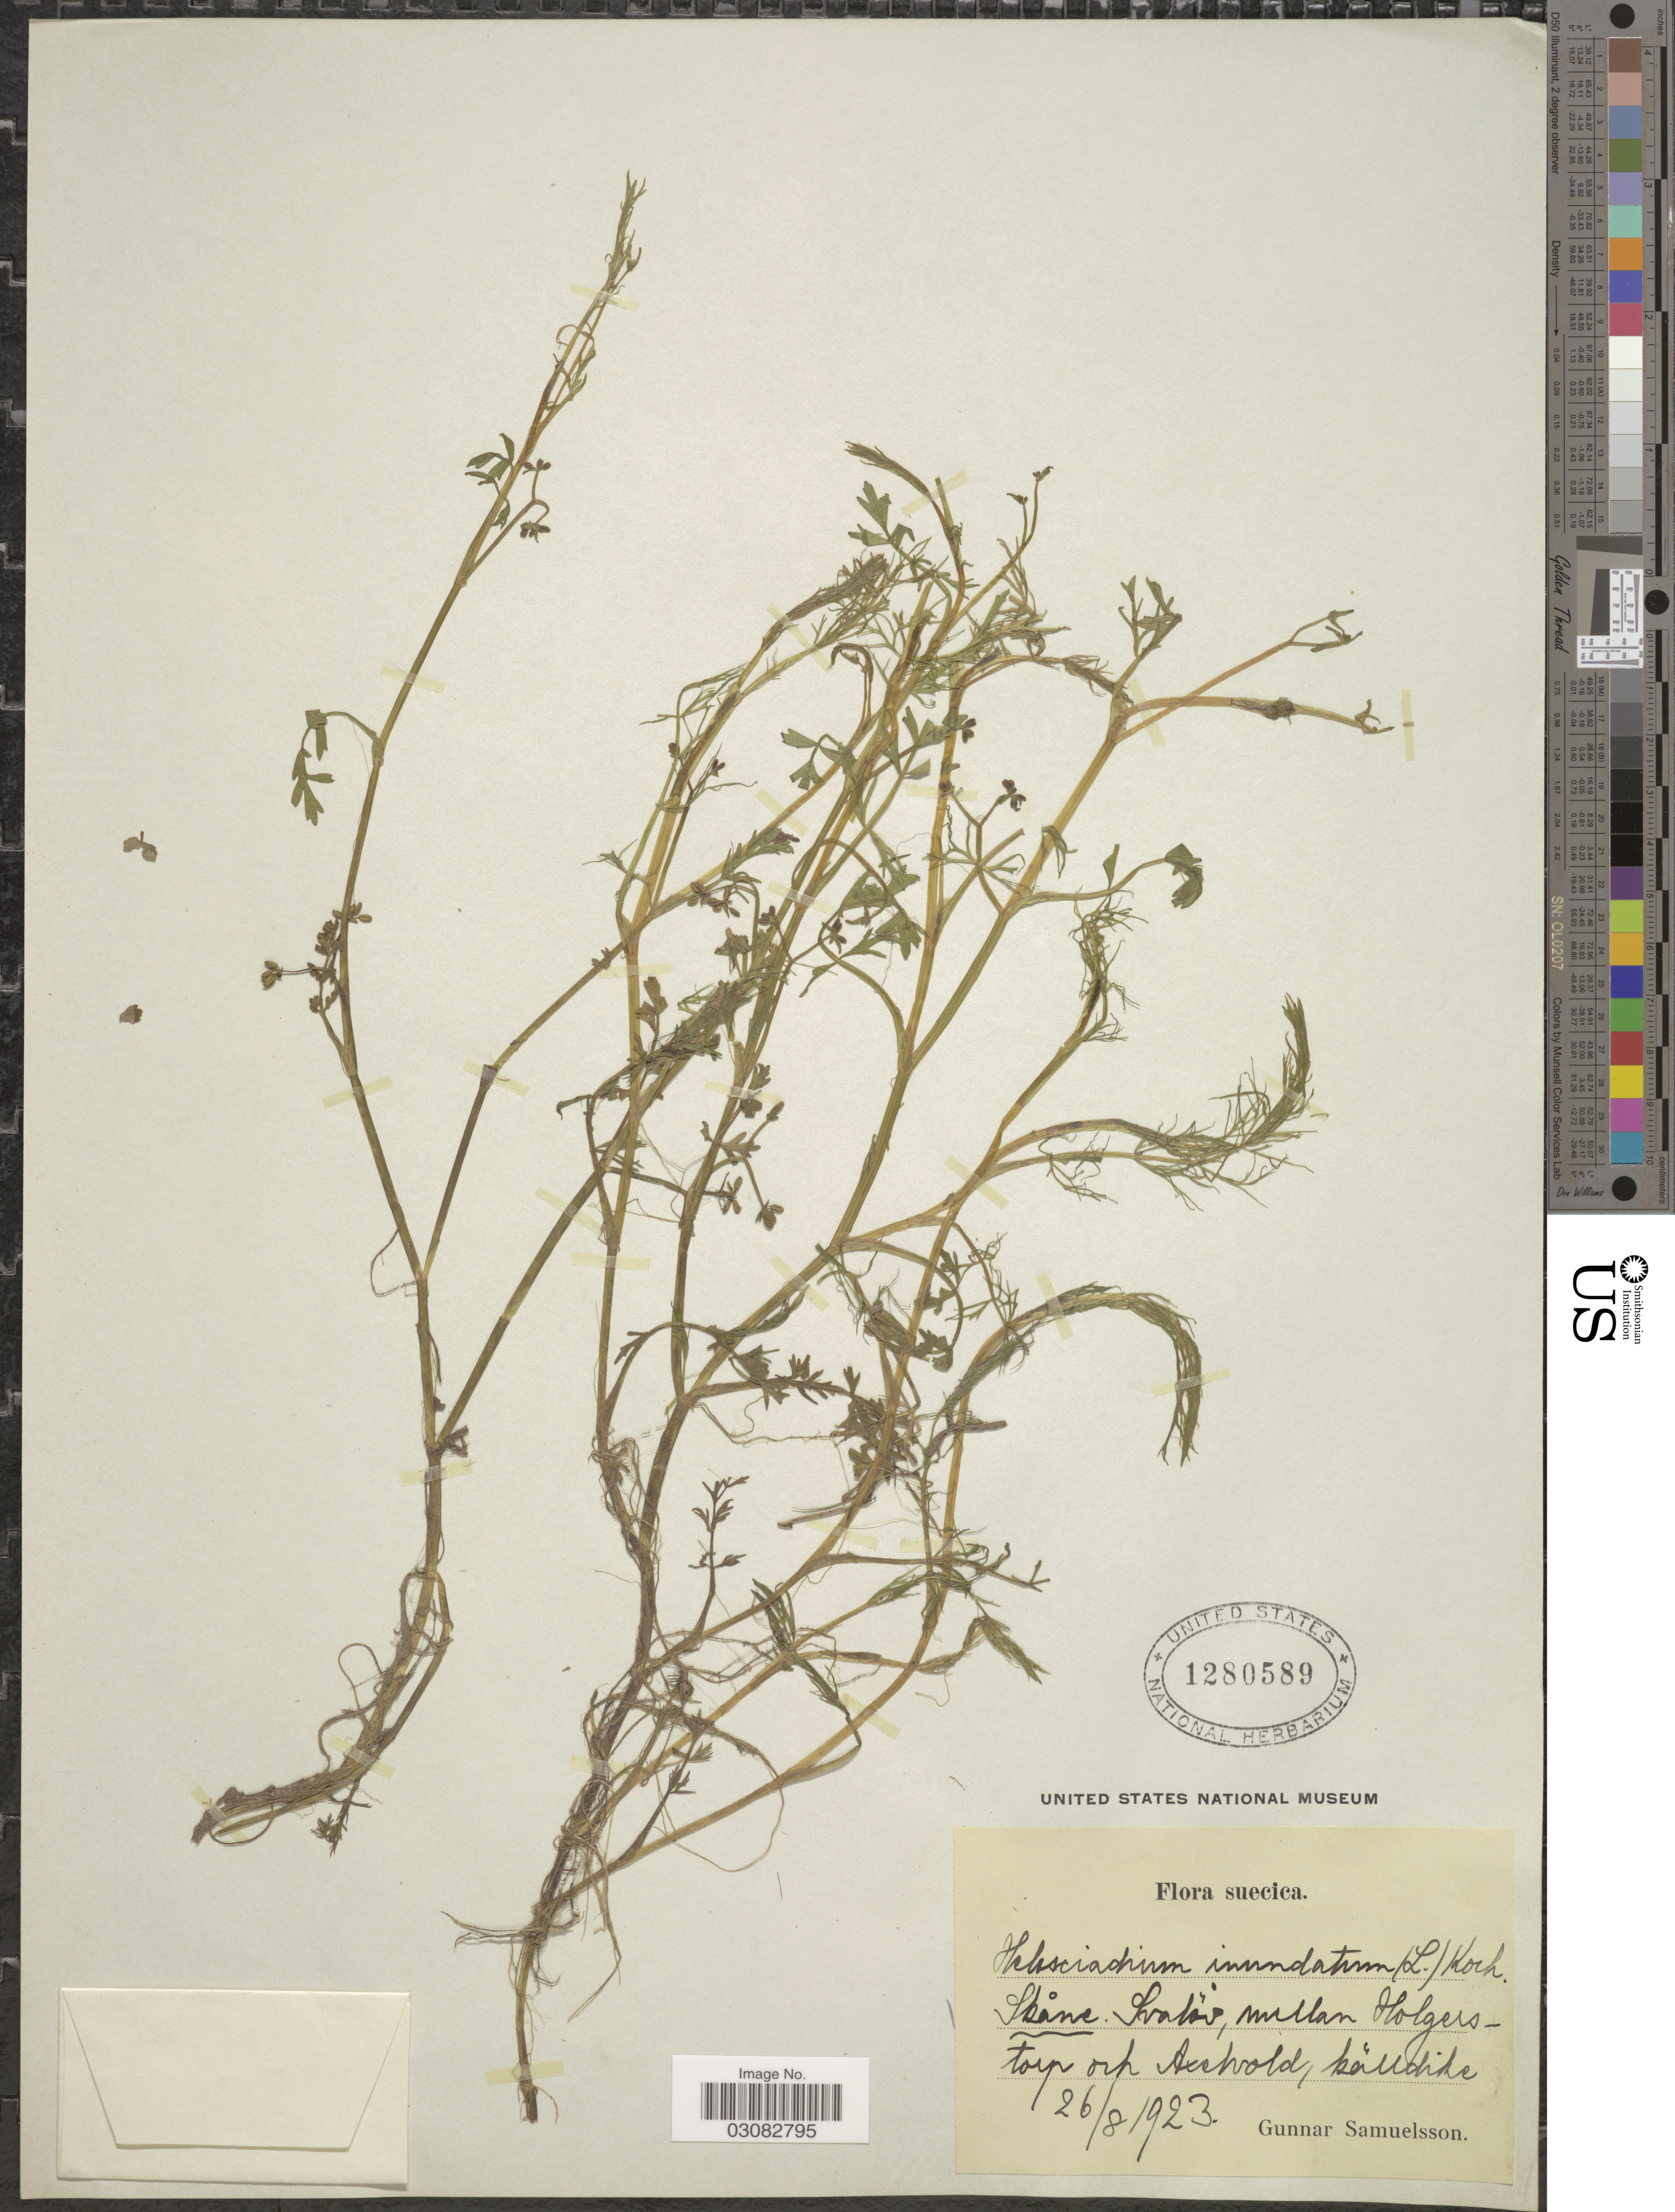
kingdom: Plantae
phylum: Tracheophyta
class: Magnoliopsida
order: Apiales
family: Apiaceae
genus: Apium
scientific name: Apium inundatum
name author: (L.) Rchb. f.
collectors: G. Samuelsson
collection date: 1923-08-26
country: Sweden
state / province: Skåne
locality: Suecica. Skane. Svalöv, mellan Holgerstorp orh Axshold. [interpreted]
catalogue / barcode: US 1280589